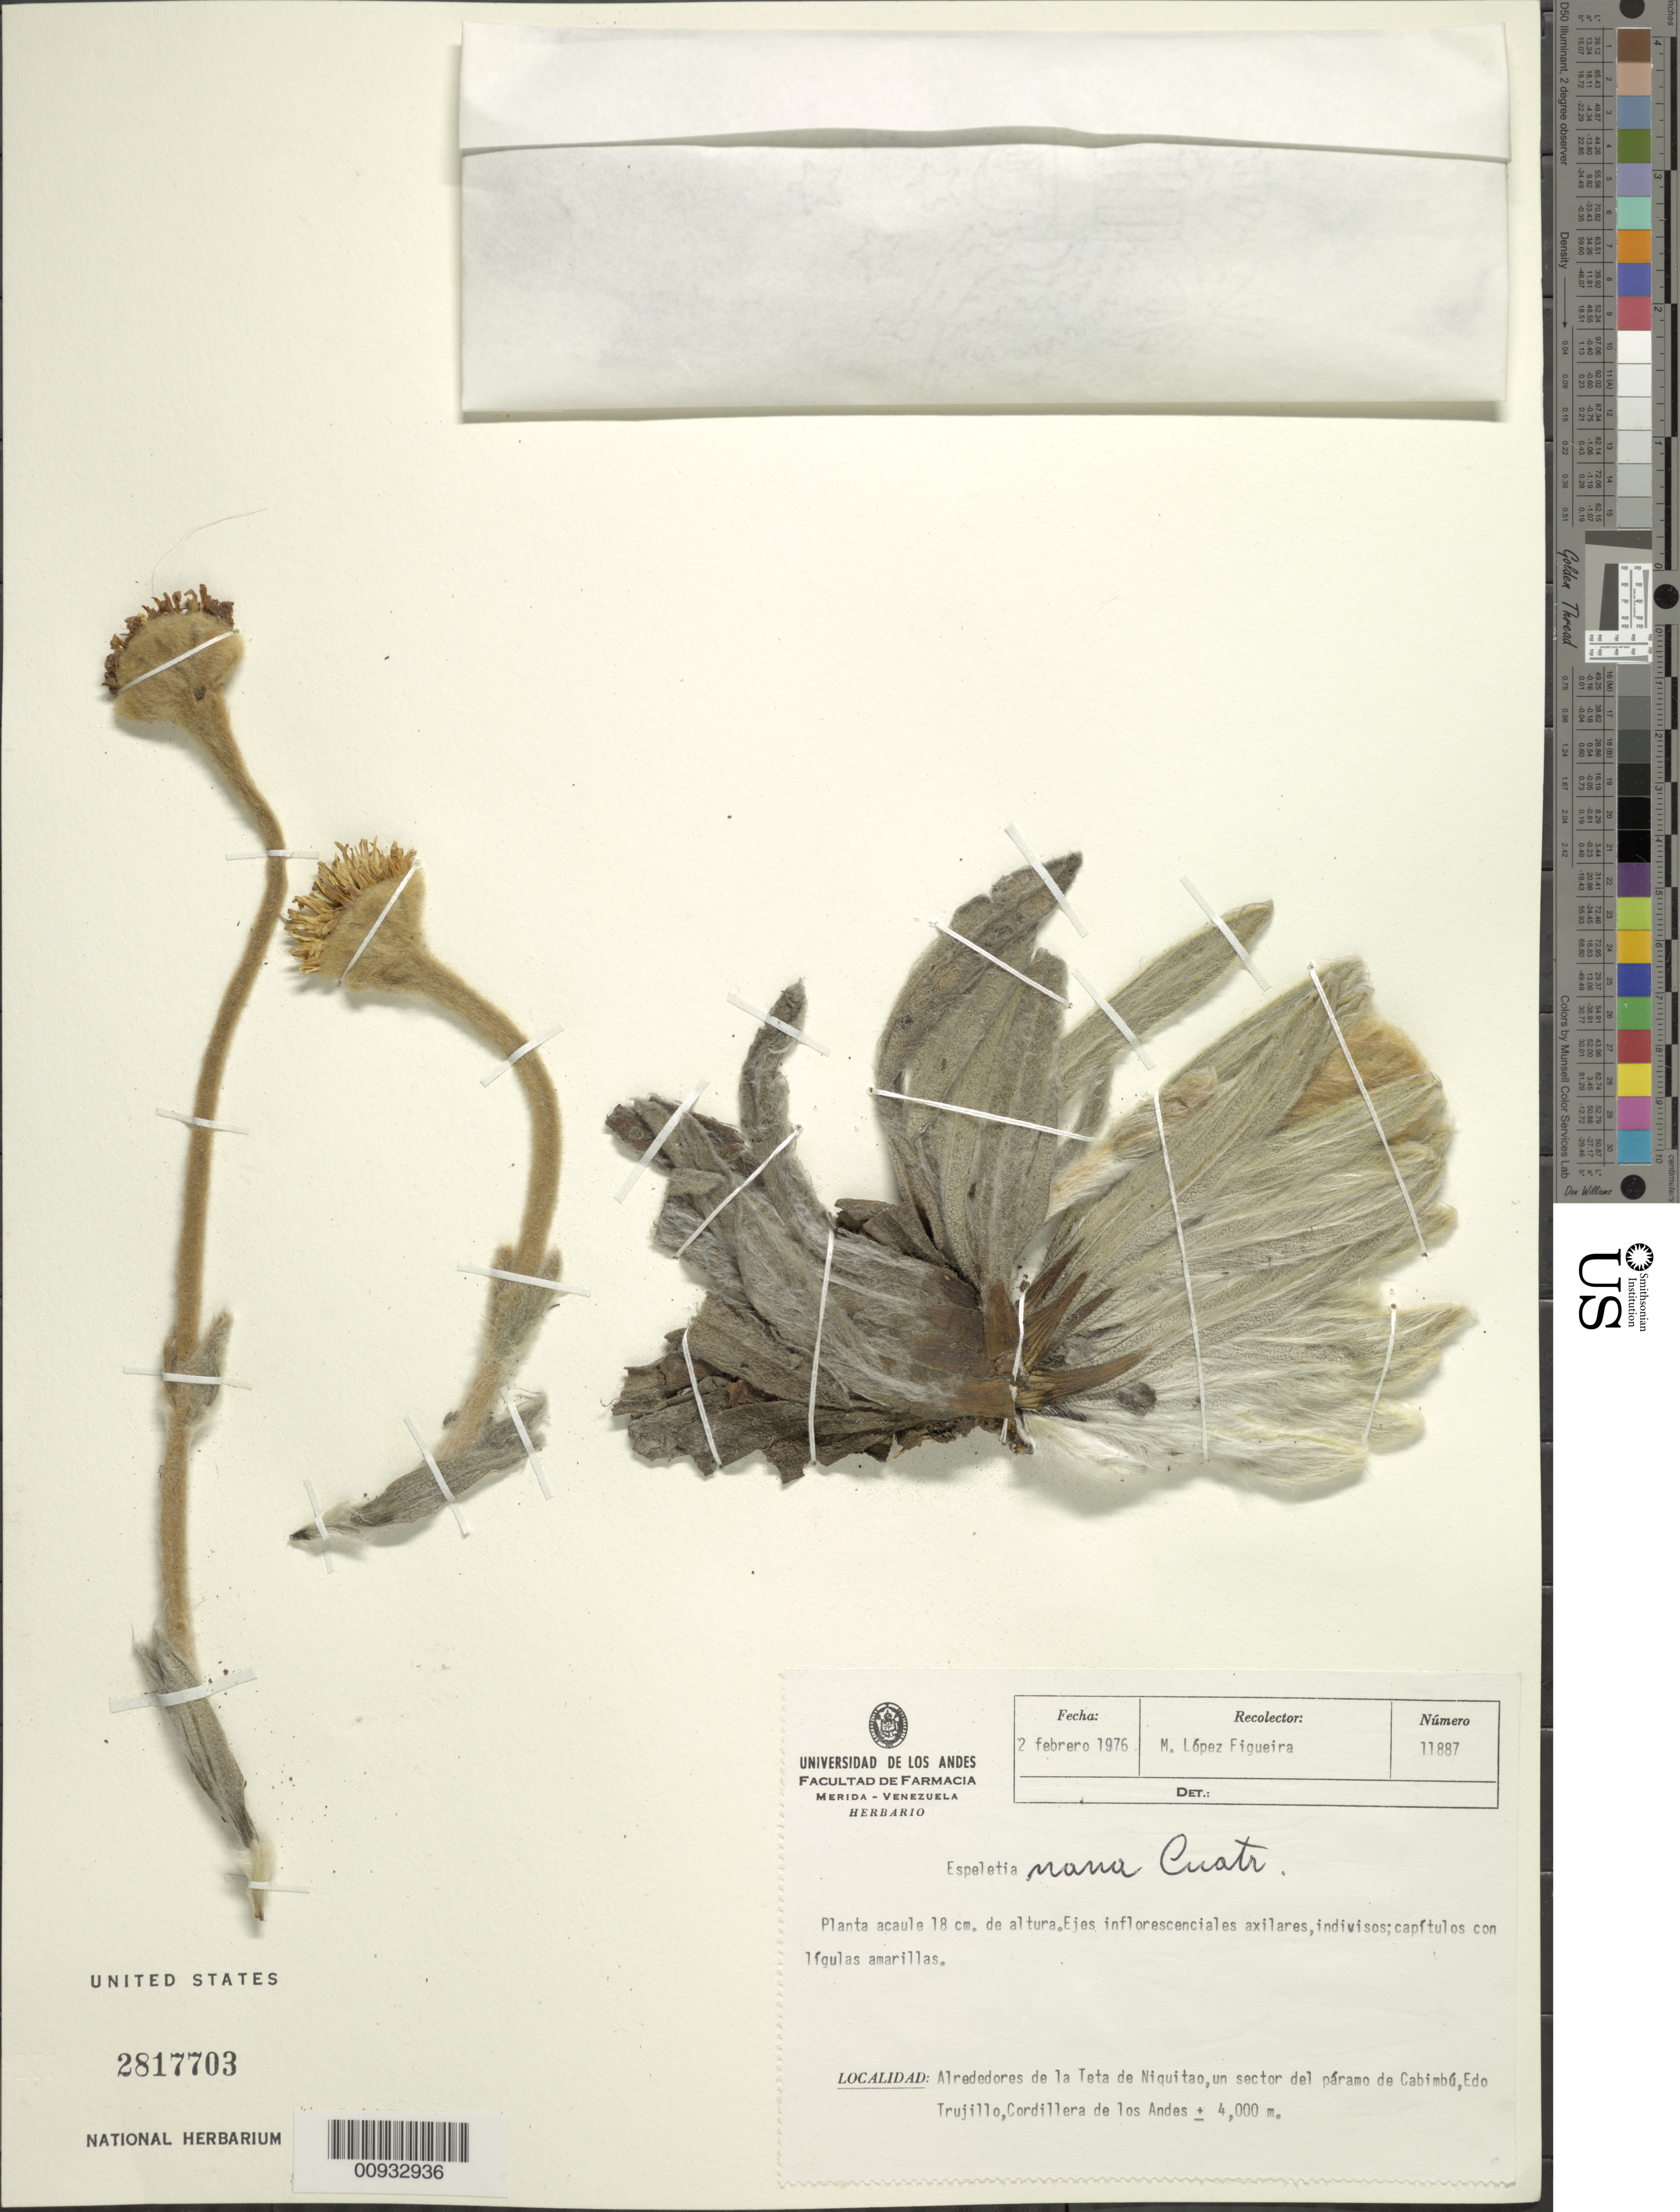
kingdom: Plantae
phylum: Tracheophyta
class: Magnoliopsida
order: Asterales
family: Asteraceae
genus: Espeletia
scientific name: Espeletia nana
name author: Cuatrec.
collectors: M. López Figueiras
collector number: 11887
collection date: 1976-02-02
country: Venezuela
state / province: Trujillo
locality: Páramo de Cabimbú. Alrededores de la Teta de Niquitao, un sector del páramo de Cabimbú, Cordillera de los Andes.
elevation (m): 4000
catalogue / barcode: US 2817703